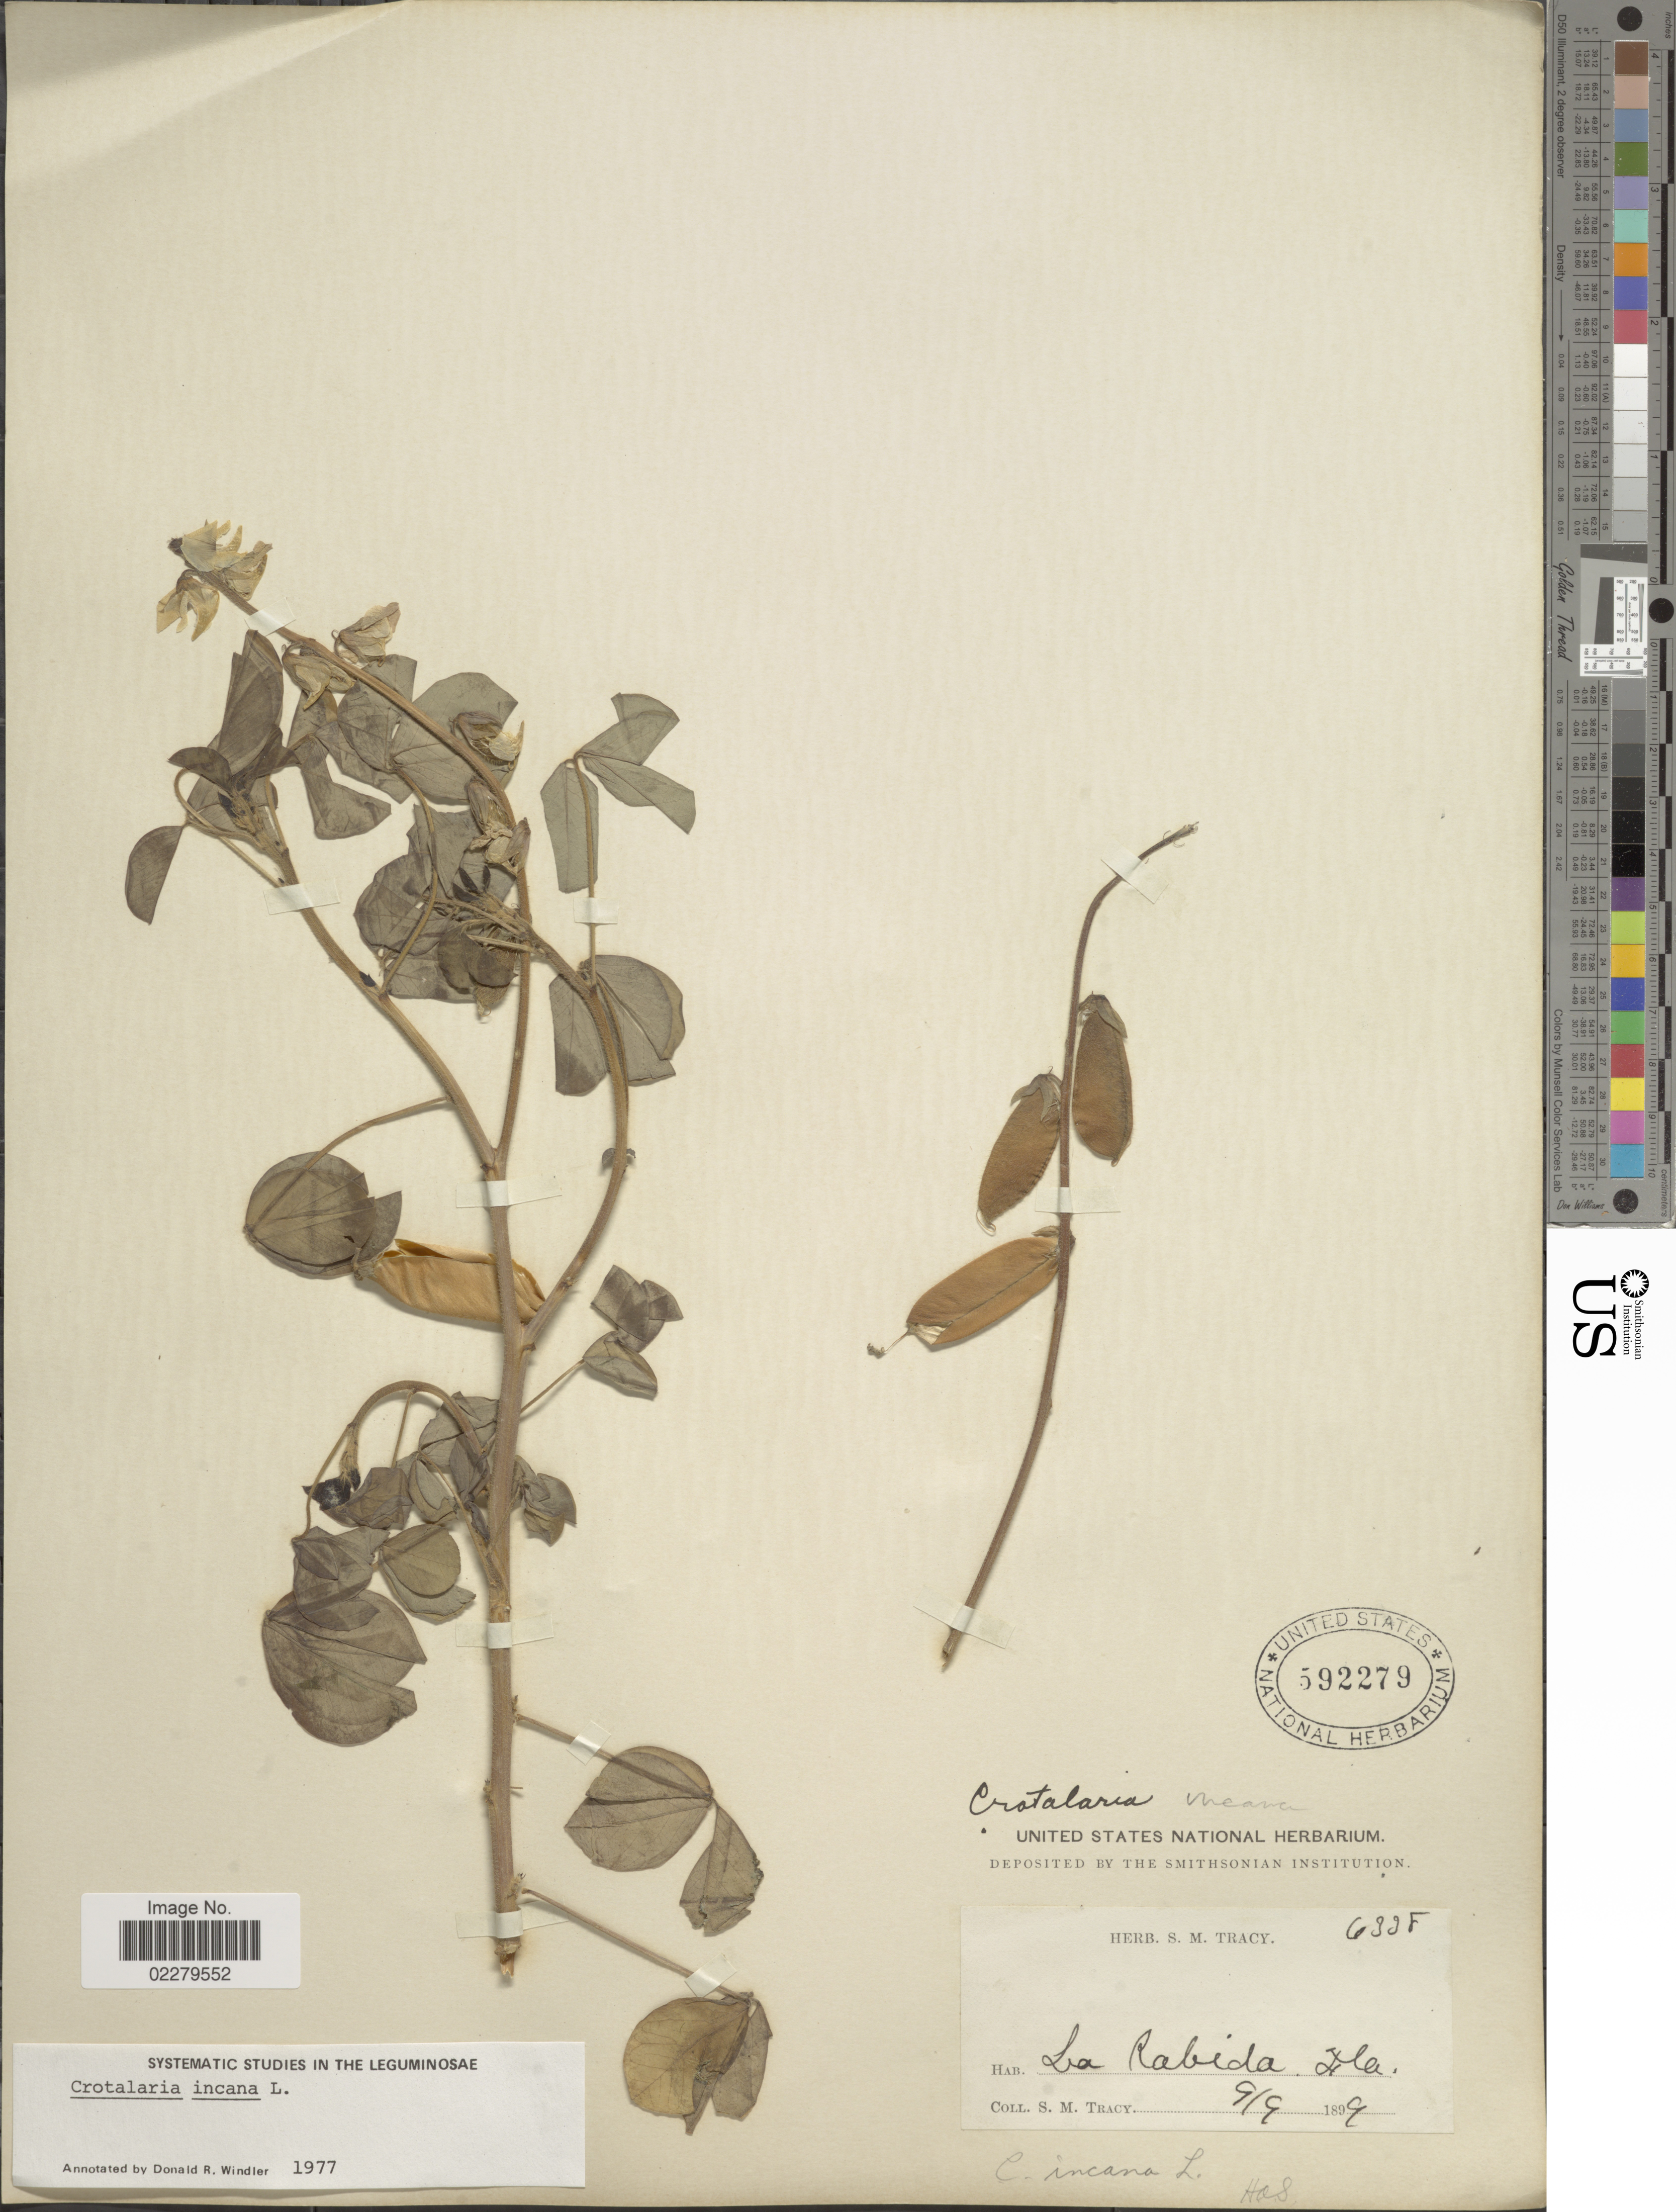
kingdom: Plantae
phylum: Tracheophyta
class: Magnoliopsida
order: Fabales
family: Fabaceae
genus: Crotalaria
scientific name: Crotalaria incana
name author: L.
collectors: S. Stracy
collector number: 633F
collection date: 1899-09-09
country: United States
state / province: Florida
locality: La Rabida, Fla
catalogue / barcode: US 592279